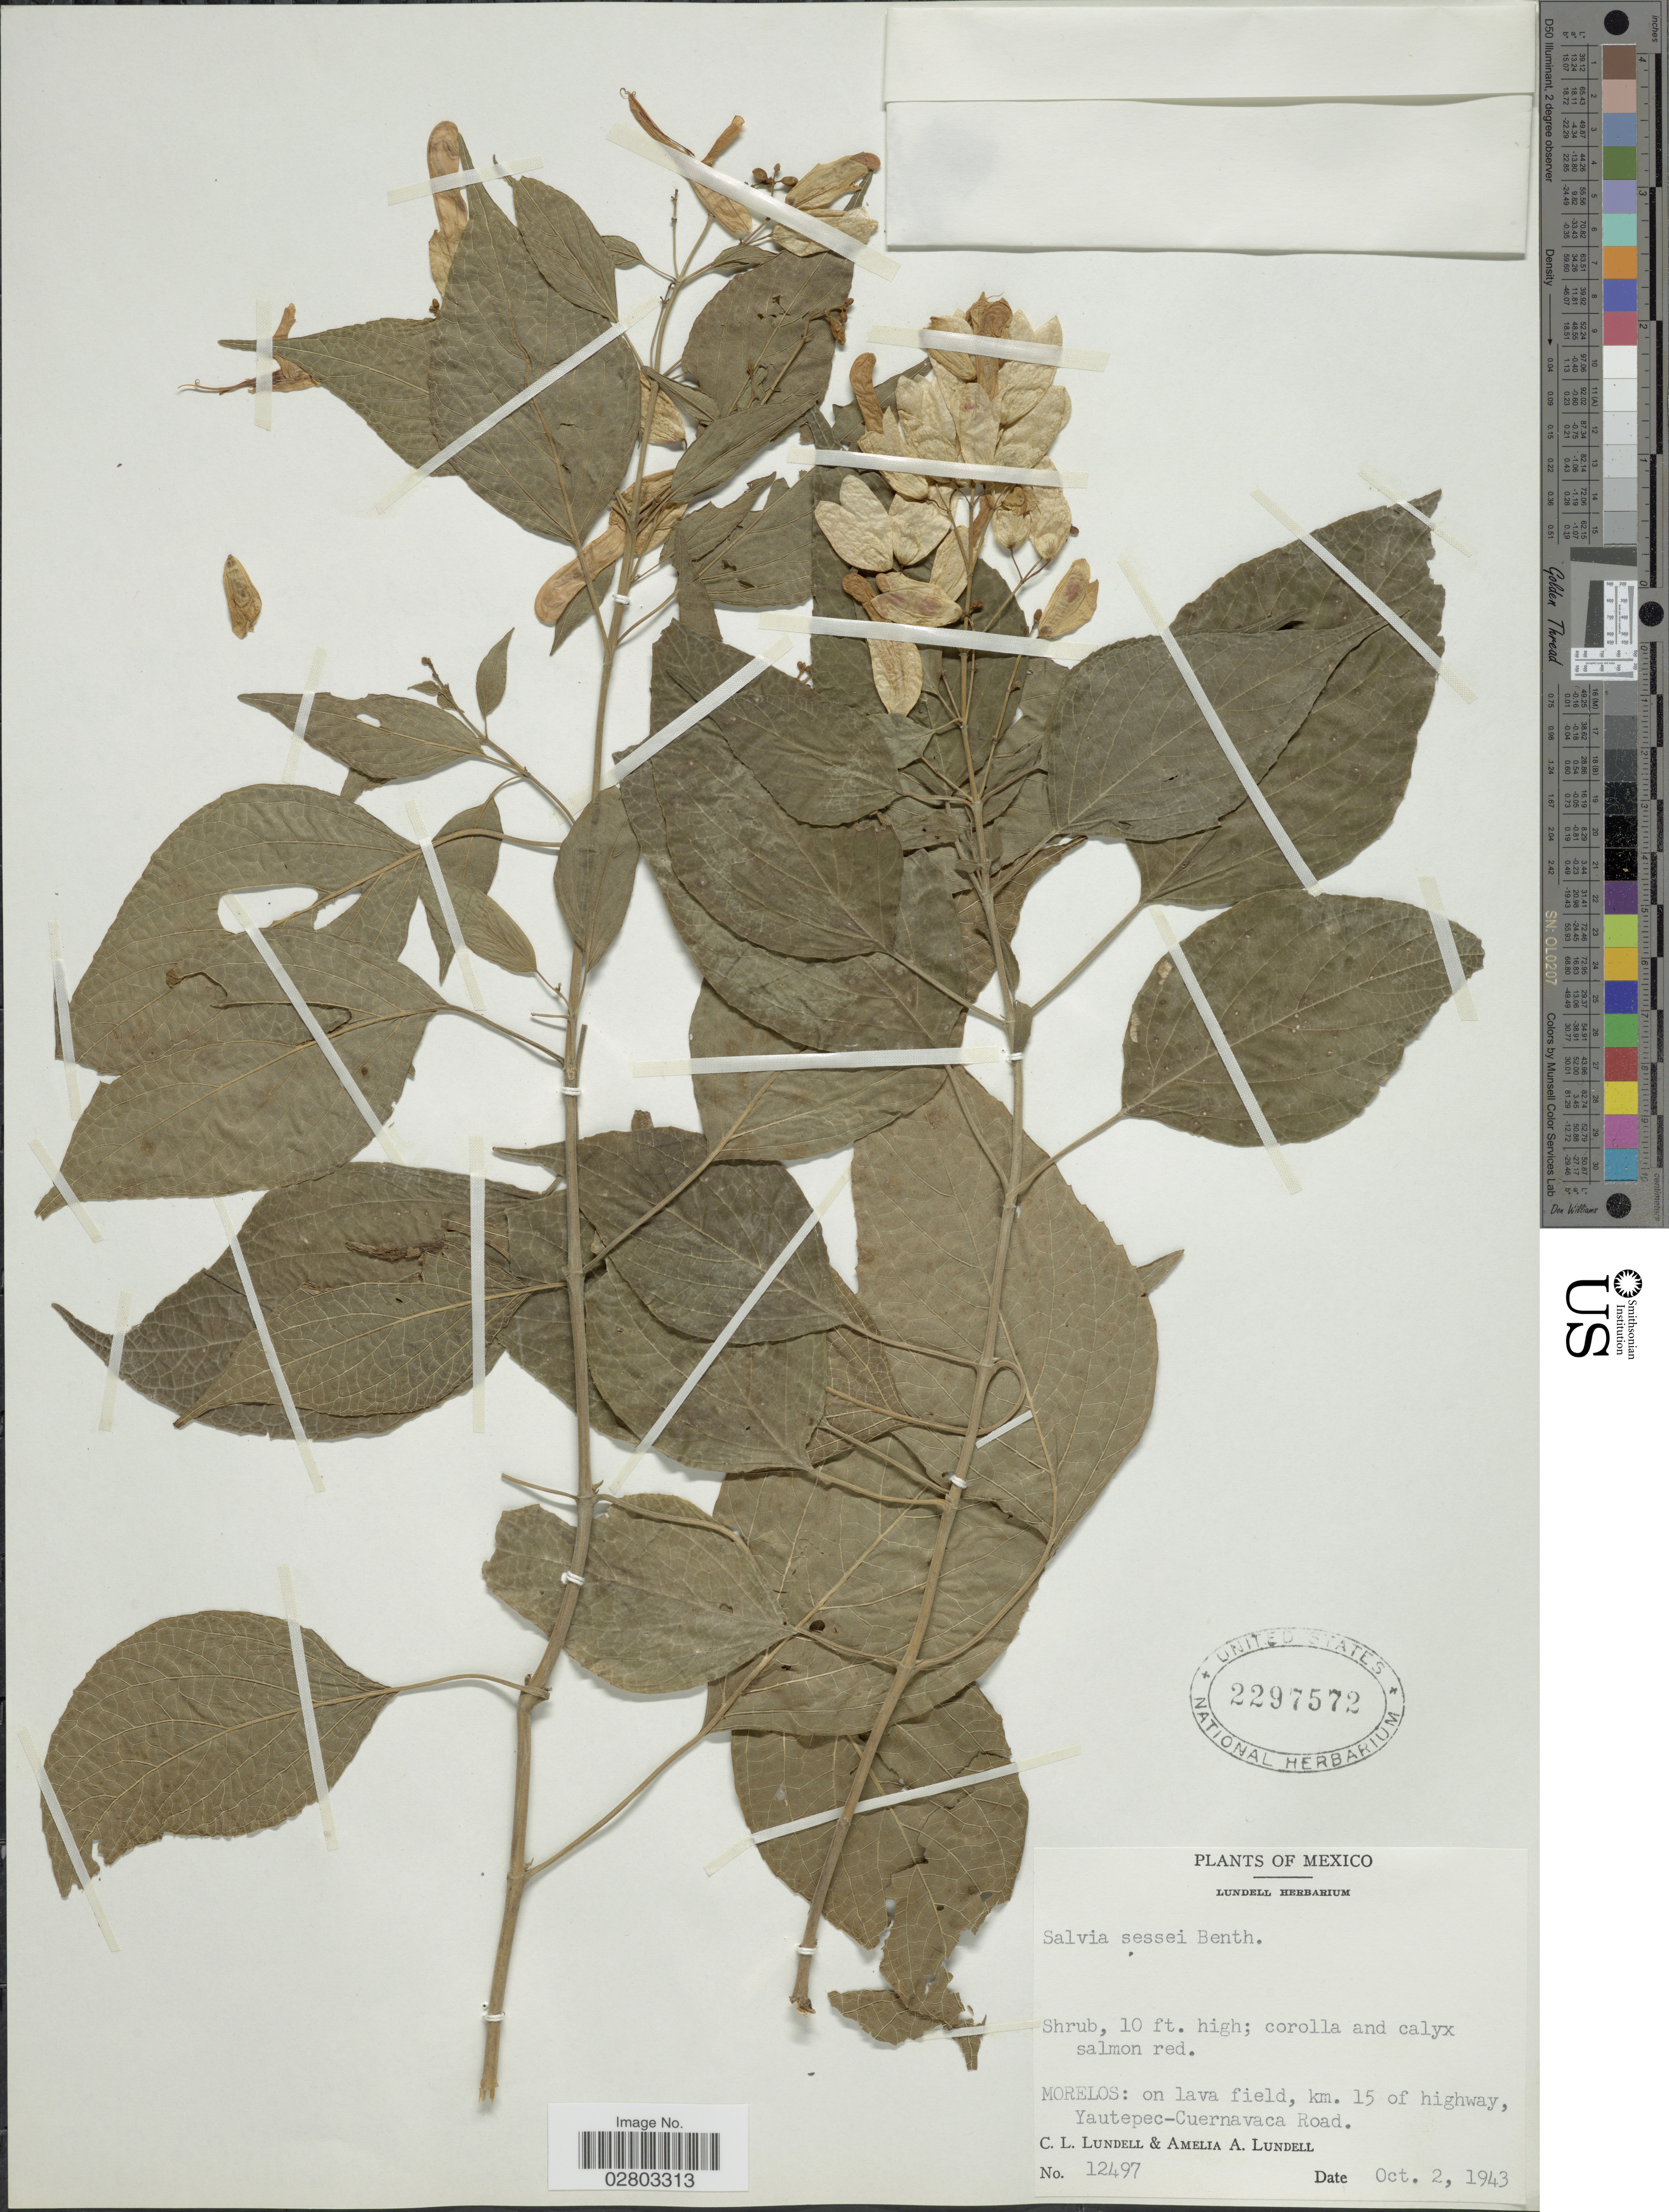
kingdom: Plantae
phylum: Tracheophyta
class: Magnoliopsida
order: Lamiales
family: Lamiaceae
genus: Salvia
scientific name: Salvia sessei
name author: Benth.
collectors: C. L. Lundell & A. A. Lundell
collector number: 12497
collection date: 1943-10-02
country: Mexico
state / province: Morelos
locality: On lava field, km. 15 of highway, Yautepec-Cuernavaca Road.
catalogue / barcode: US 2297572